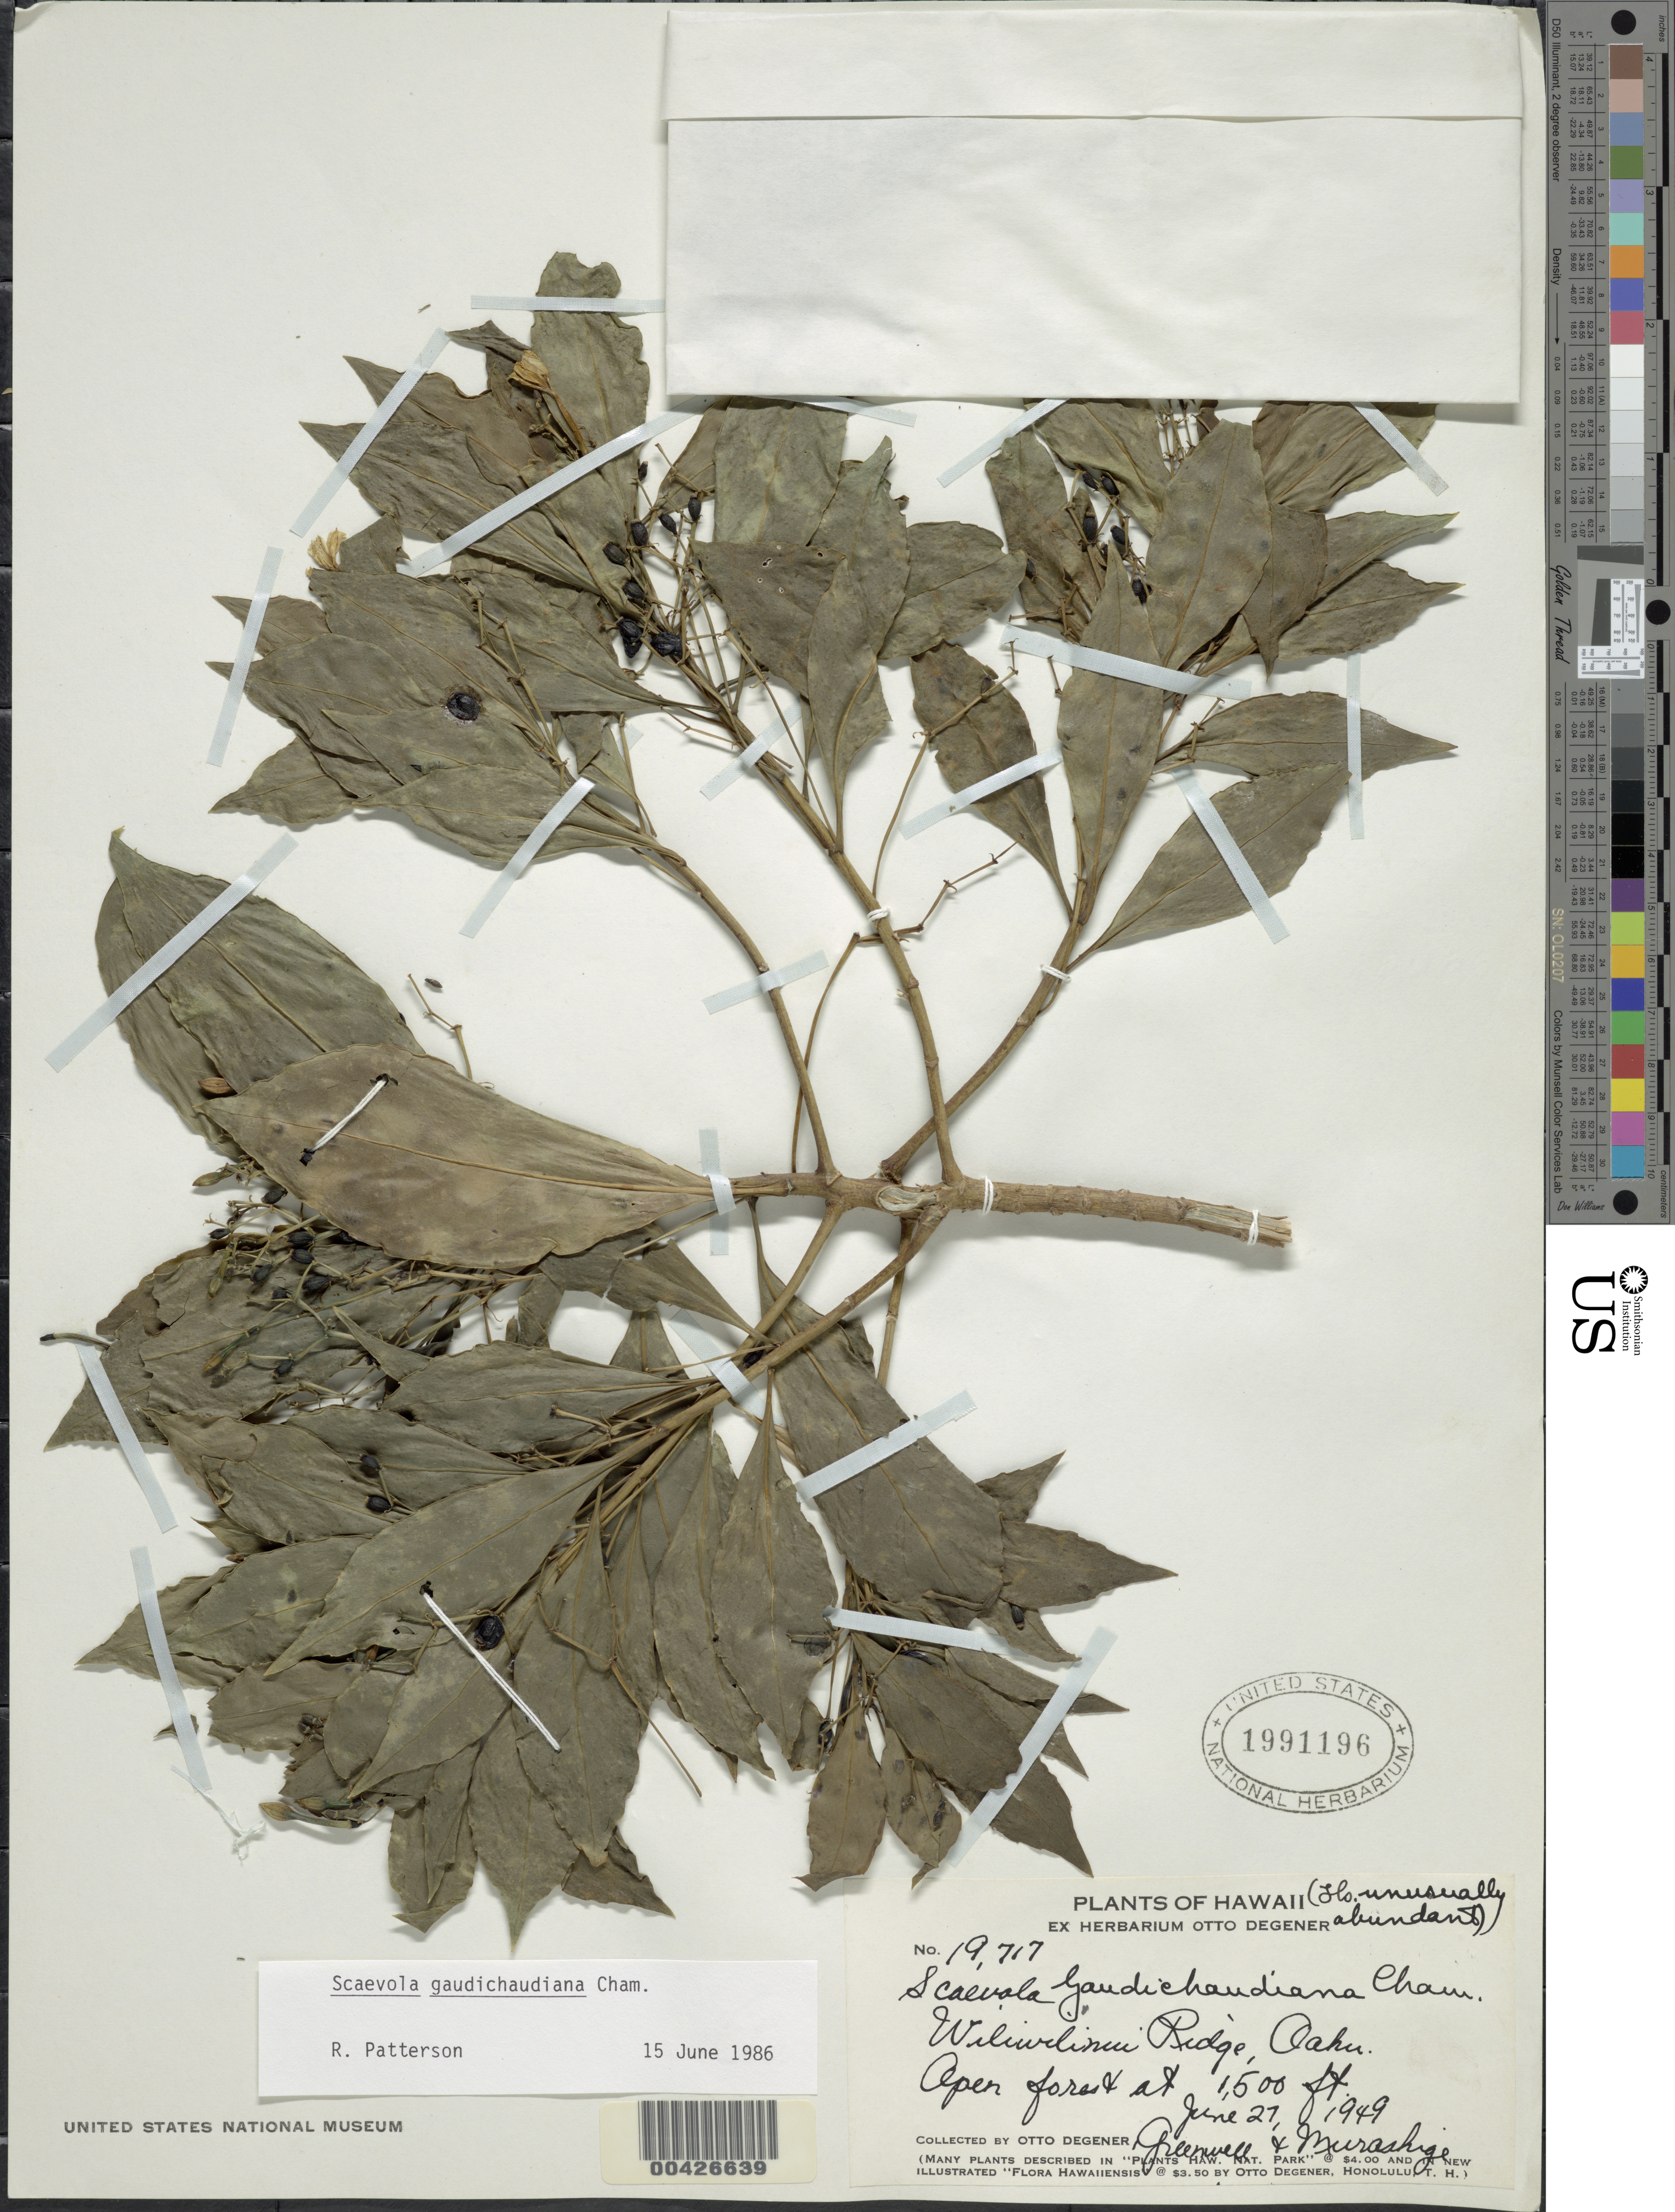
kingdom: Plantae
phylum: Tracheophyta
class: Magnoliopsida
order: Asterales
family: Goodeniaceae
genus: Scaevola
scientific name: Scaevola gaudichaudiana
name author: Cham.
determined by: Patterson, R.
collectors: O. Degener, -. Greenwell & Murashige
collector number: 19717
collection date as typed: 27 Jun 1949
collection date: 1949-06-27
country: United States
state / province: Hawaii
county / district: Honolulu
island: Oahu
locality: Wiliwilinui Ridge, Oahu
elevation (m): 457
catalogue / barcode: US 1991196